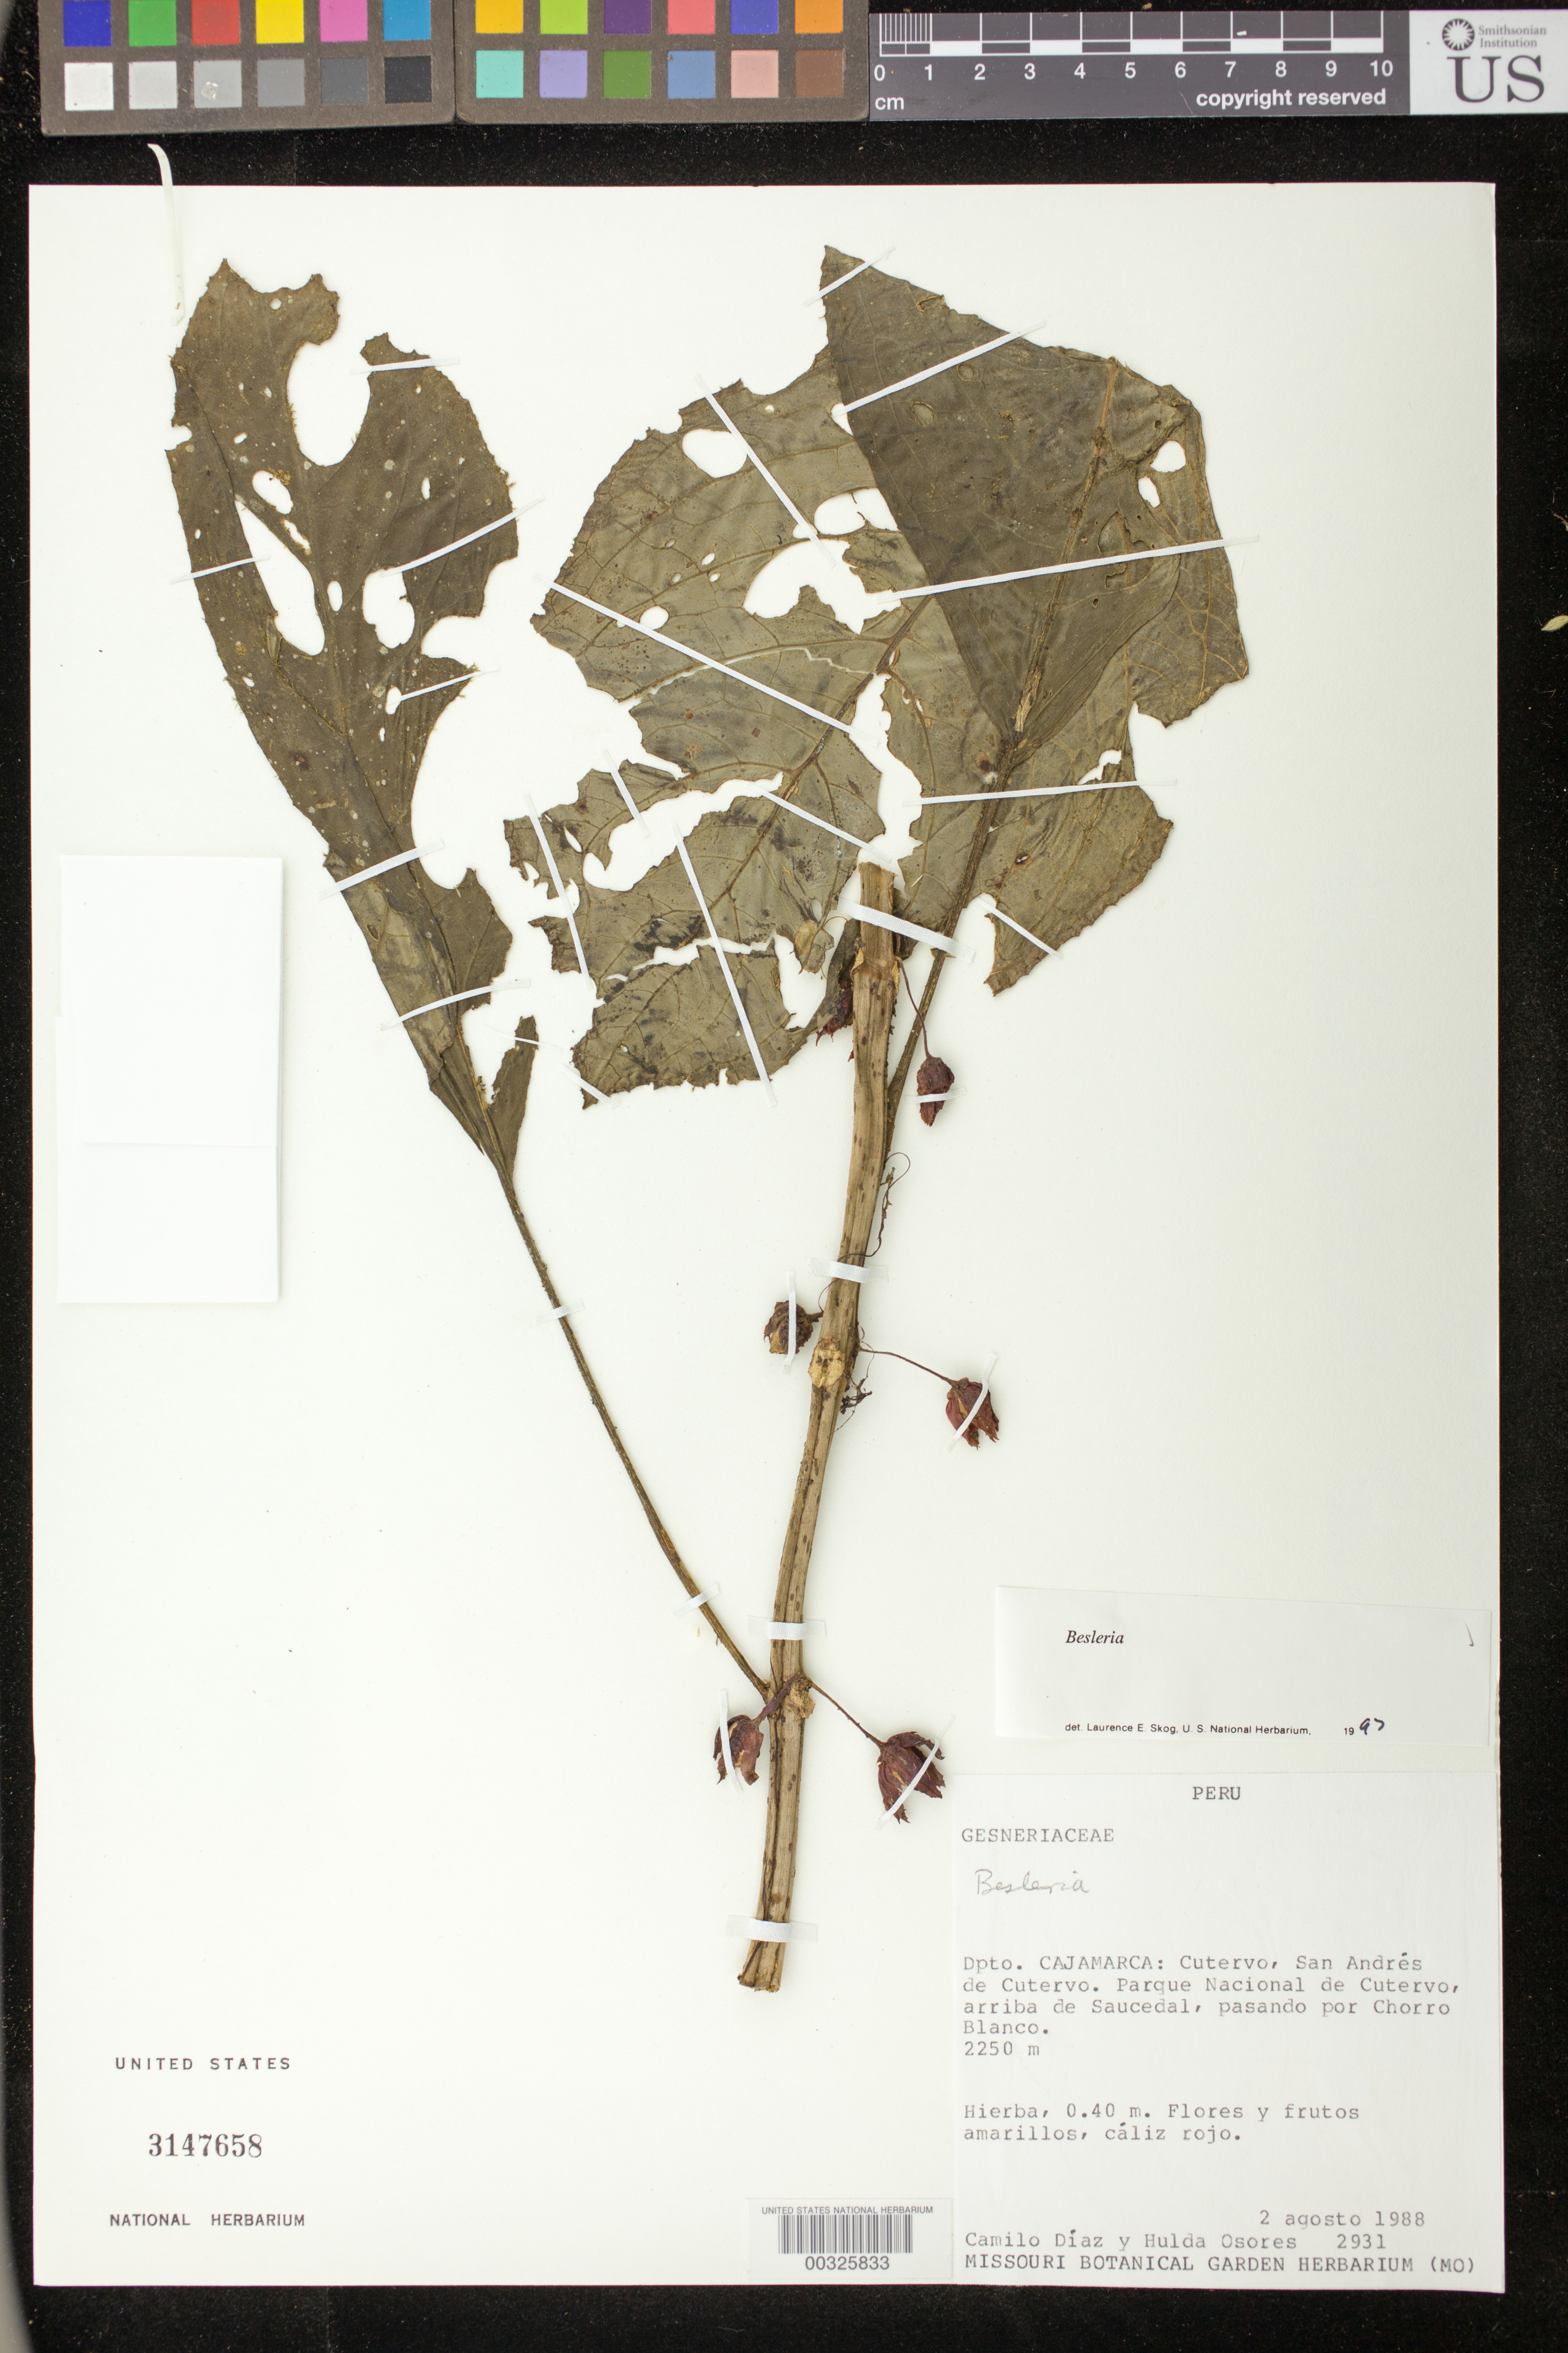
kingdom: Plantae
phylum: Tracheophyta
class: Magnoliopsida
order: Lamiales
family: Gesneriaceae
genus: Besleria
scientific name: Besleria sp.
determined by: Clark, J. L., (SEL), The Marie Selby Botanical Garden (UNITED STATES)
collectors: C. Díaz S. & H. Osores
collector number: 2931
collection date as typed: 02 Aug 1988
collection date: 1988-08-02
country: Peru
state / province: Cajamarca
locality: Cutervo, San Andrés de Cutervo, Parque Nacional de Cutervo, arriba Saucedal, pasando por Chorro Blanco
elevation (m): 2250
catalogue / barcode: US 3147658